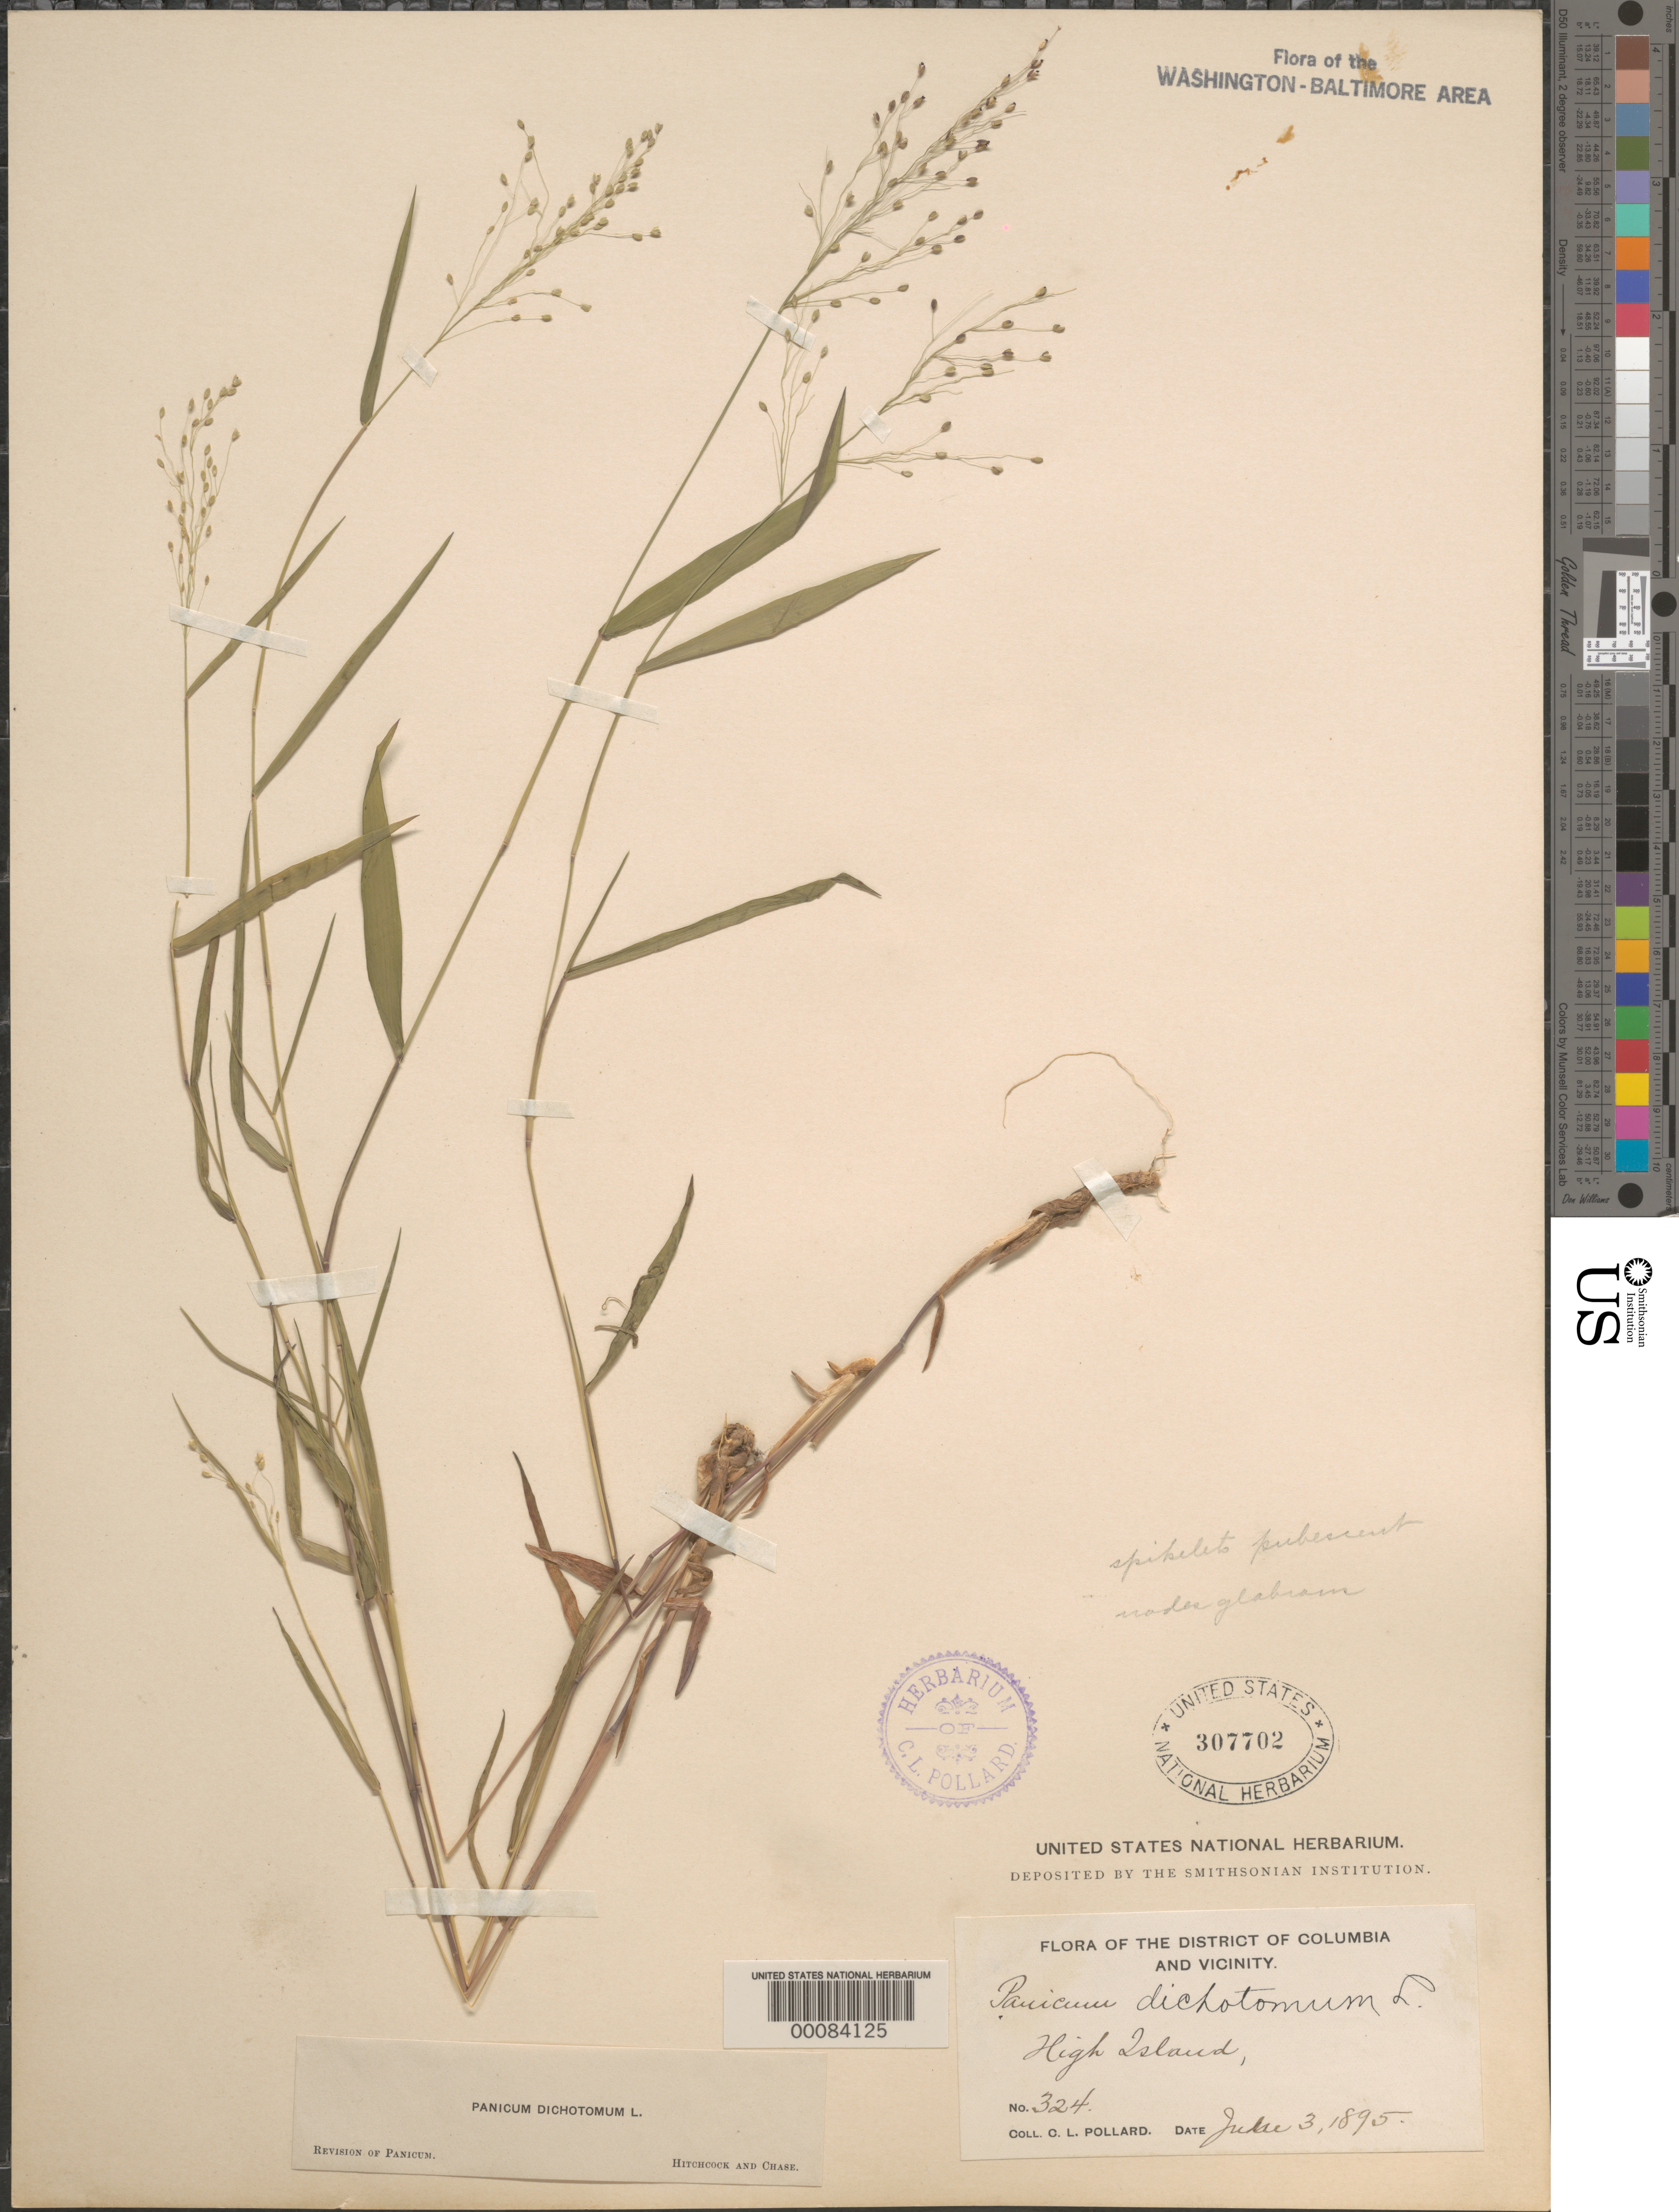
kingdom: Plantae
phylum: Tracheophyta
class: Liliopsida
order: Poales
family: Poaceae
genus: Dichanthelium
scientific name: Dichanthelium dichotomum var. dichotomum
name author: (L.) Gould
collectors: C. L. Pollard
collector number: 324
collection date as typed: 03 Jun 1895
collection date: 1895-06-03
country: United States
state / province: Maryland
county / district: Montgomery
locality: High Island C. & O. Canal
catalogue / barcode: US 307702